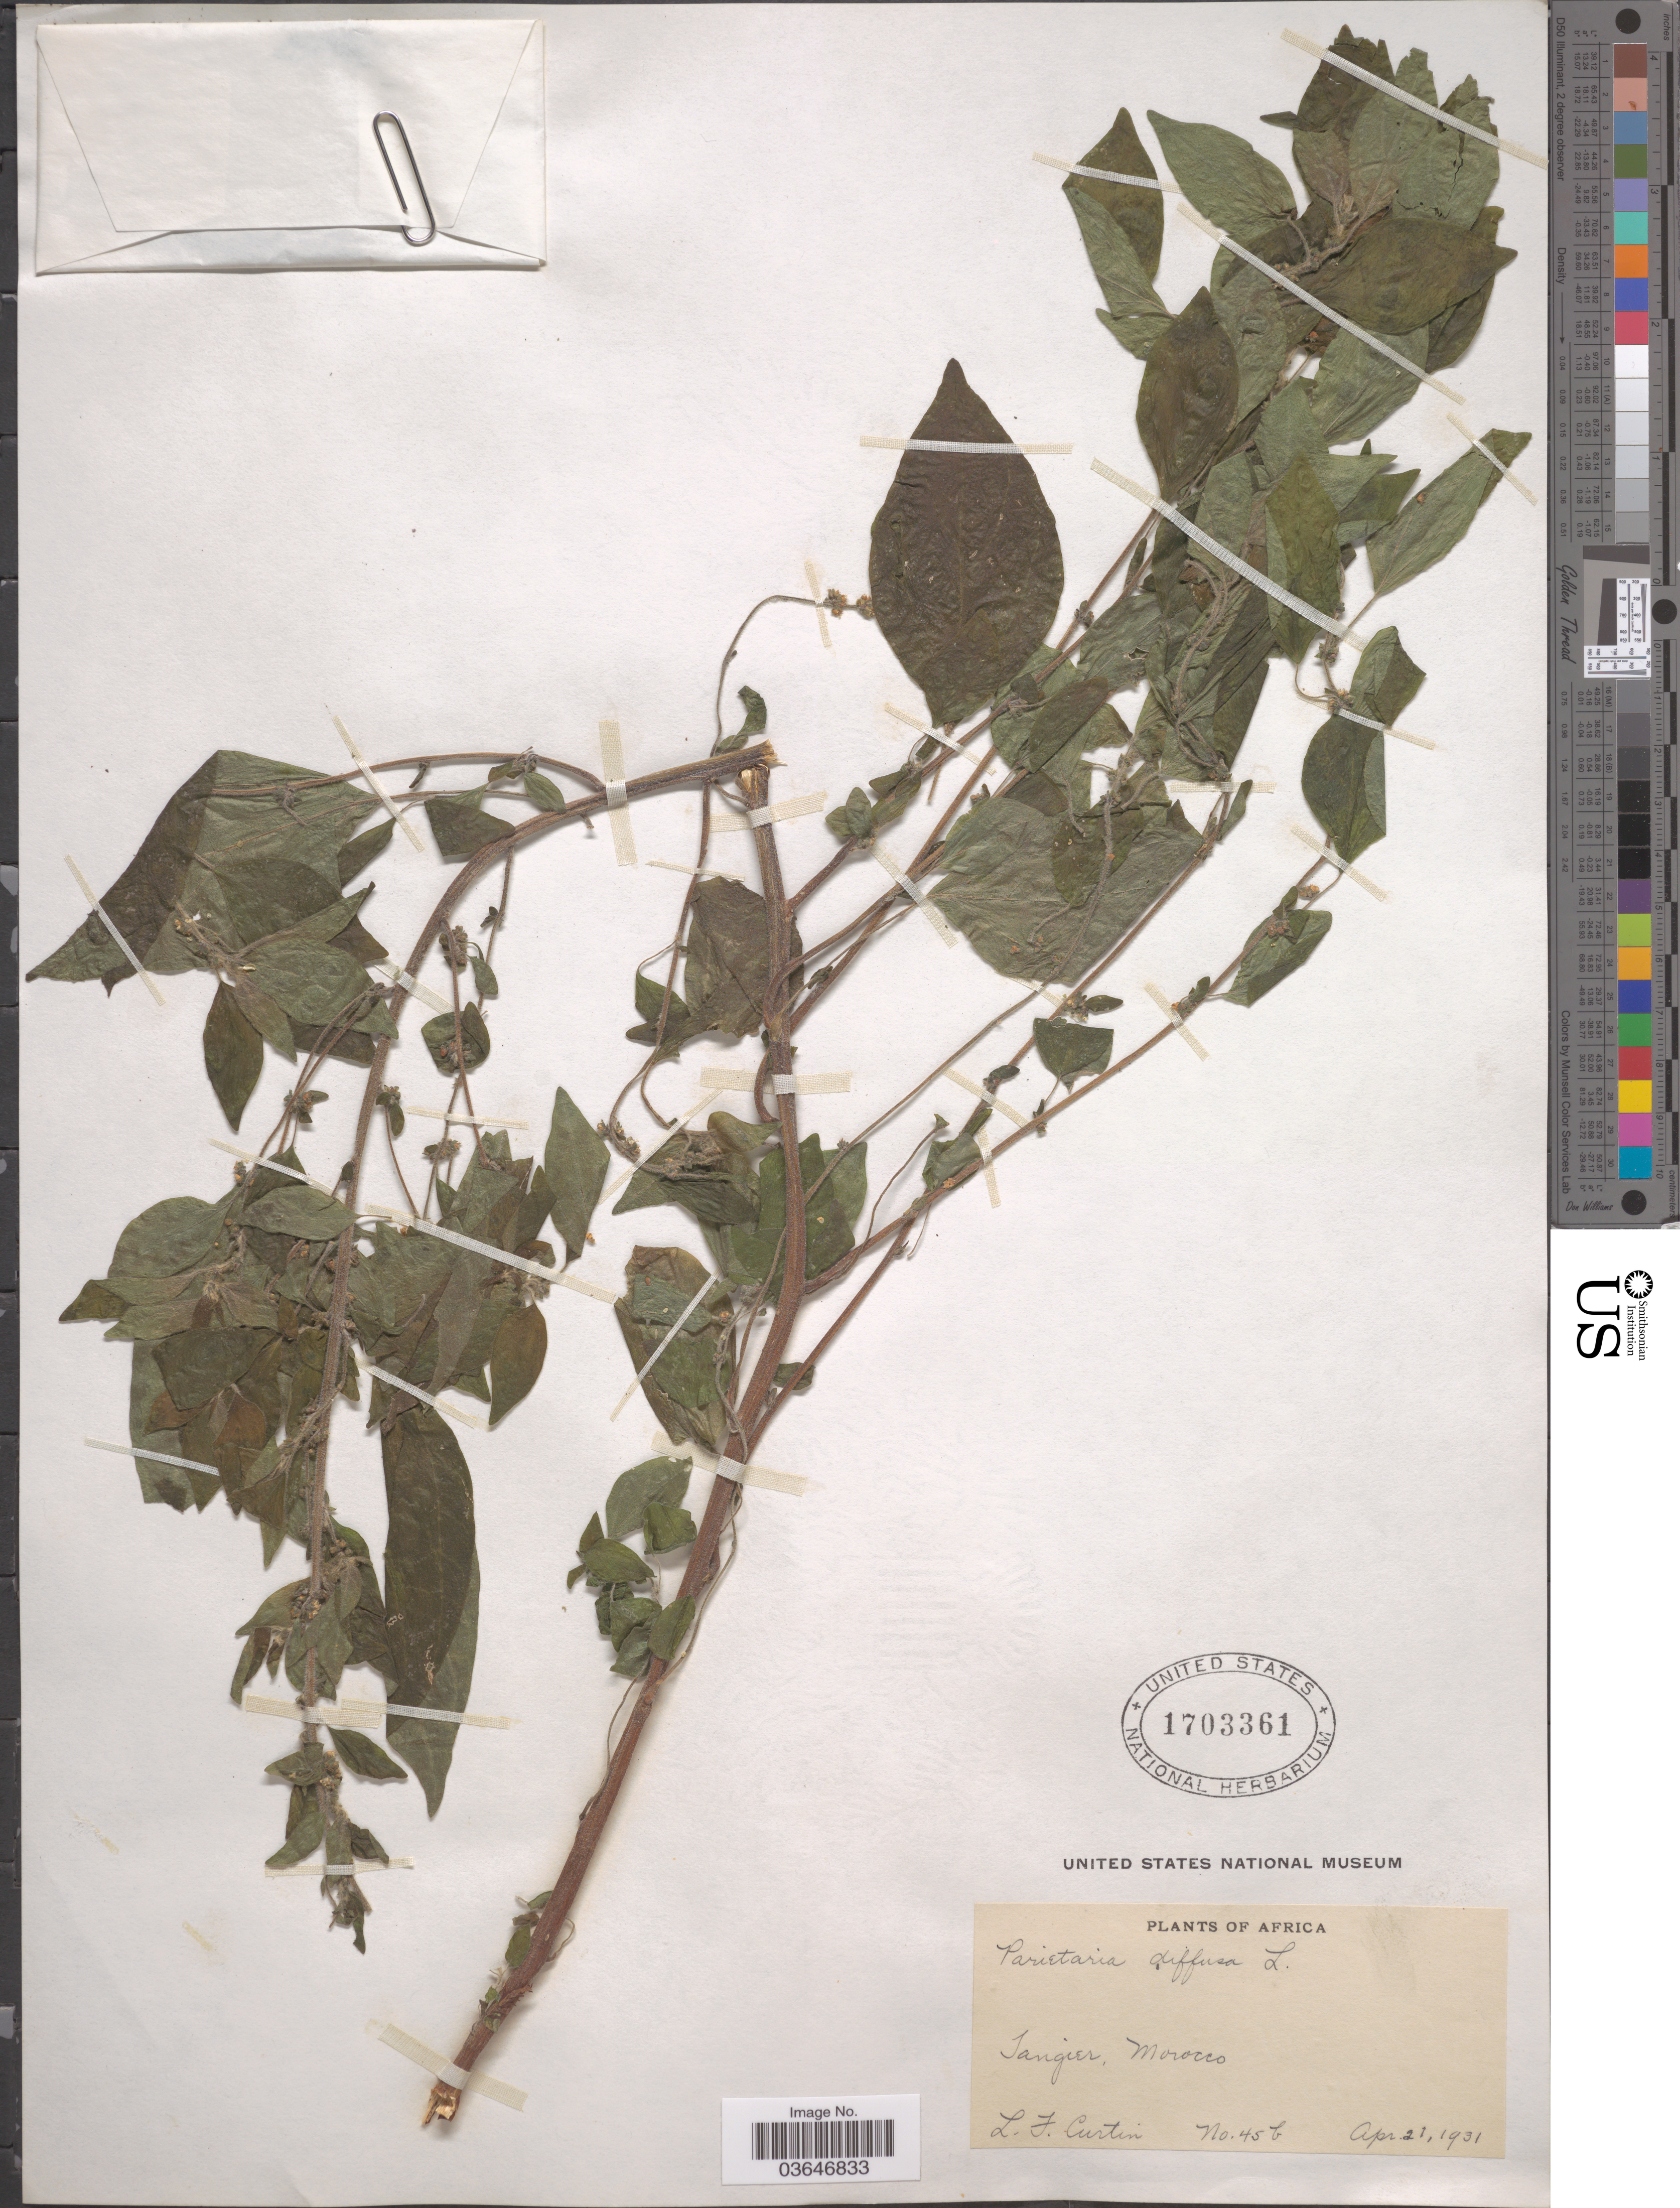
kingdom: Plantae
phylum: Tracheophyta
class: Magnoliopsida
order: Rosales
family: Urticaceae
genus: Parietaria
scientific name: Parietaria diffusa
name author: Mert. ex W.D.J. Koch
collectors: L. Curtin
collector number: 45b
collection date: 1931-04-21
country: Morocco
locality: Tangier.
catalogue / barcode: US 1703361